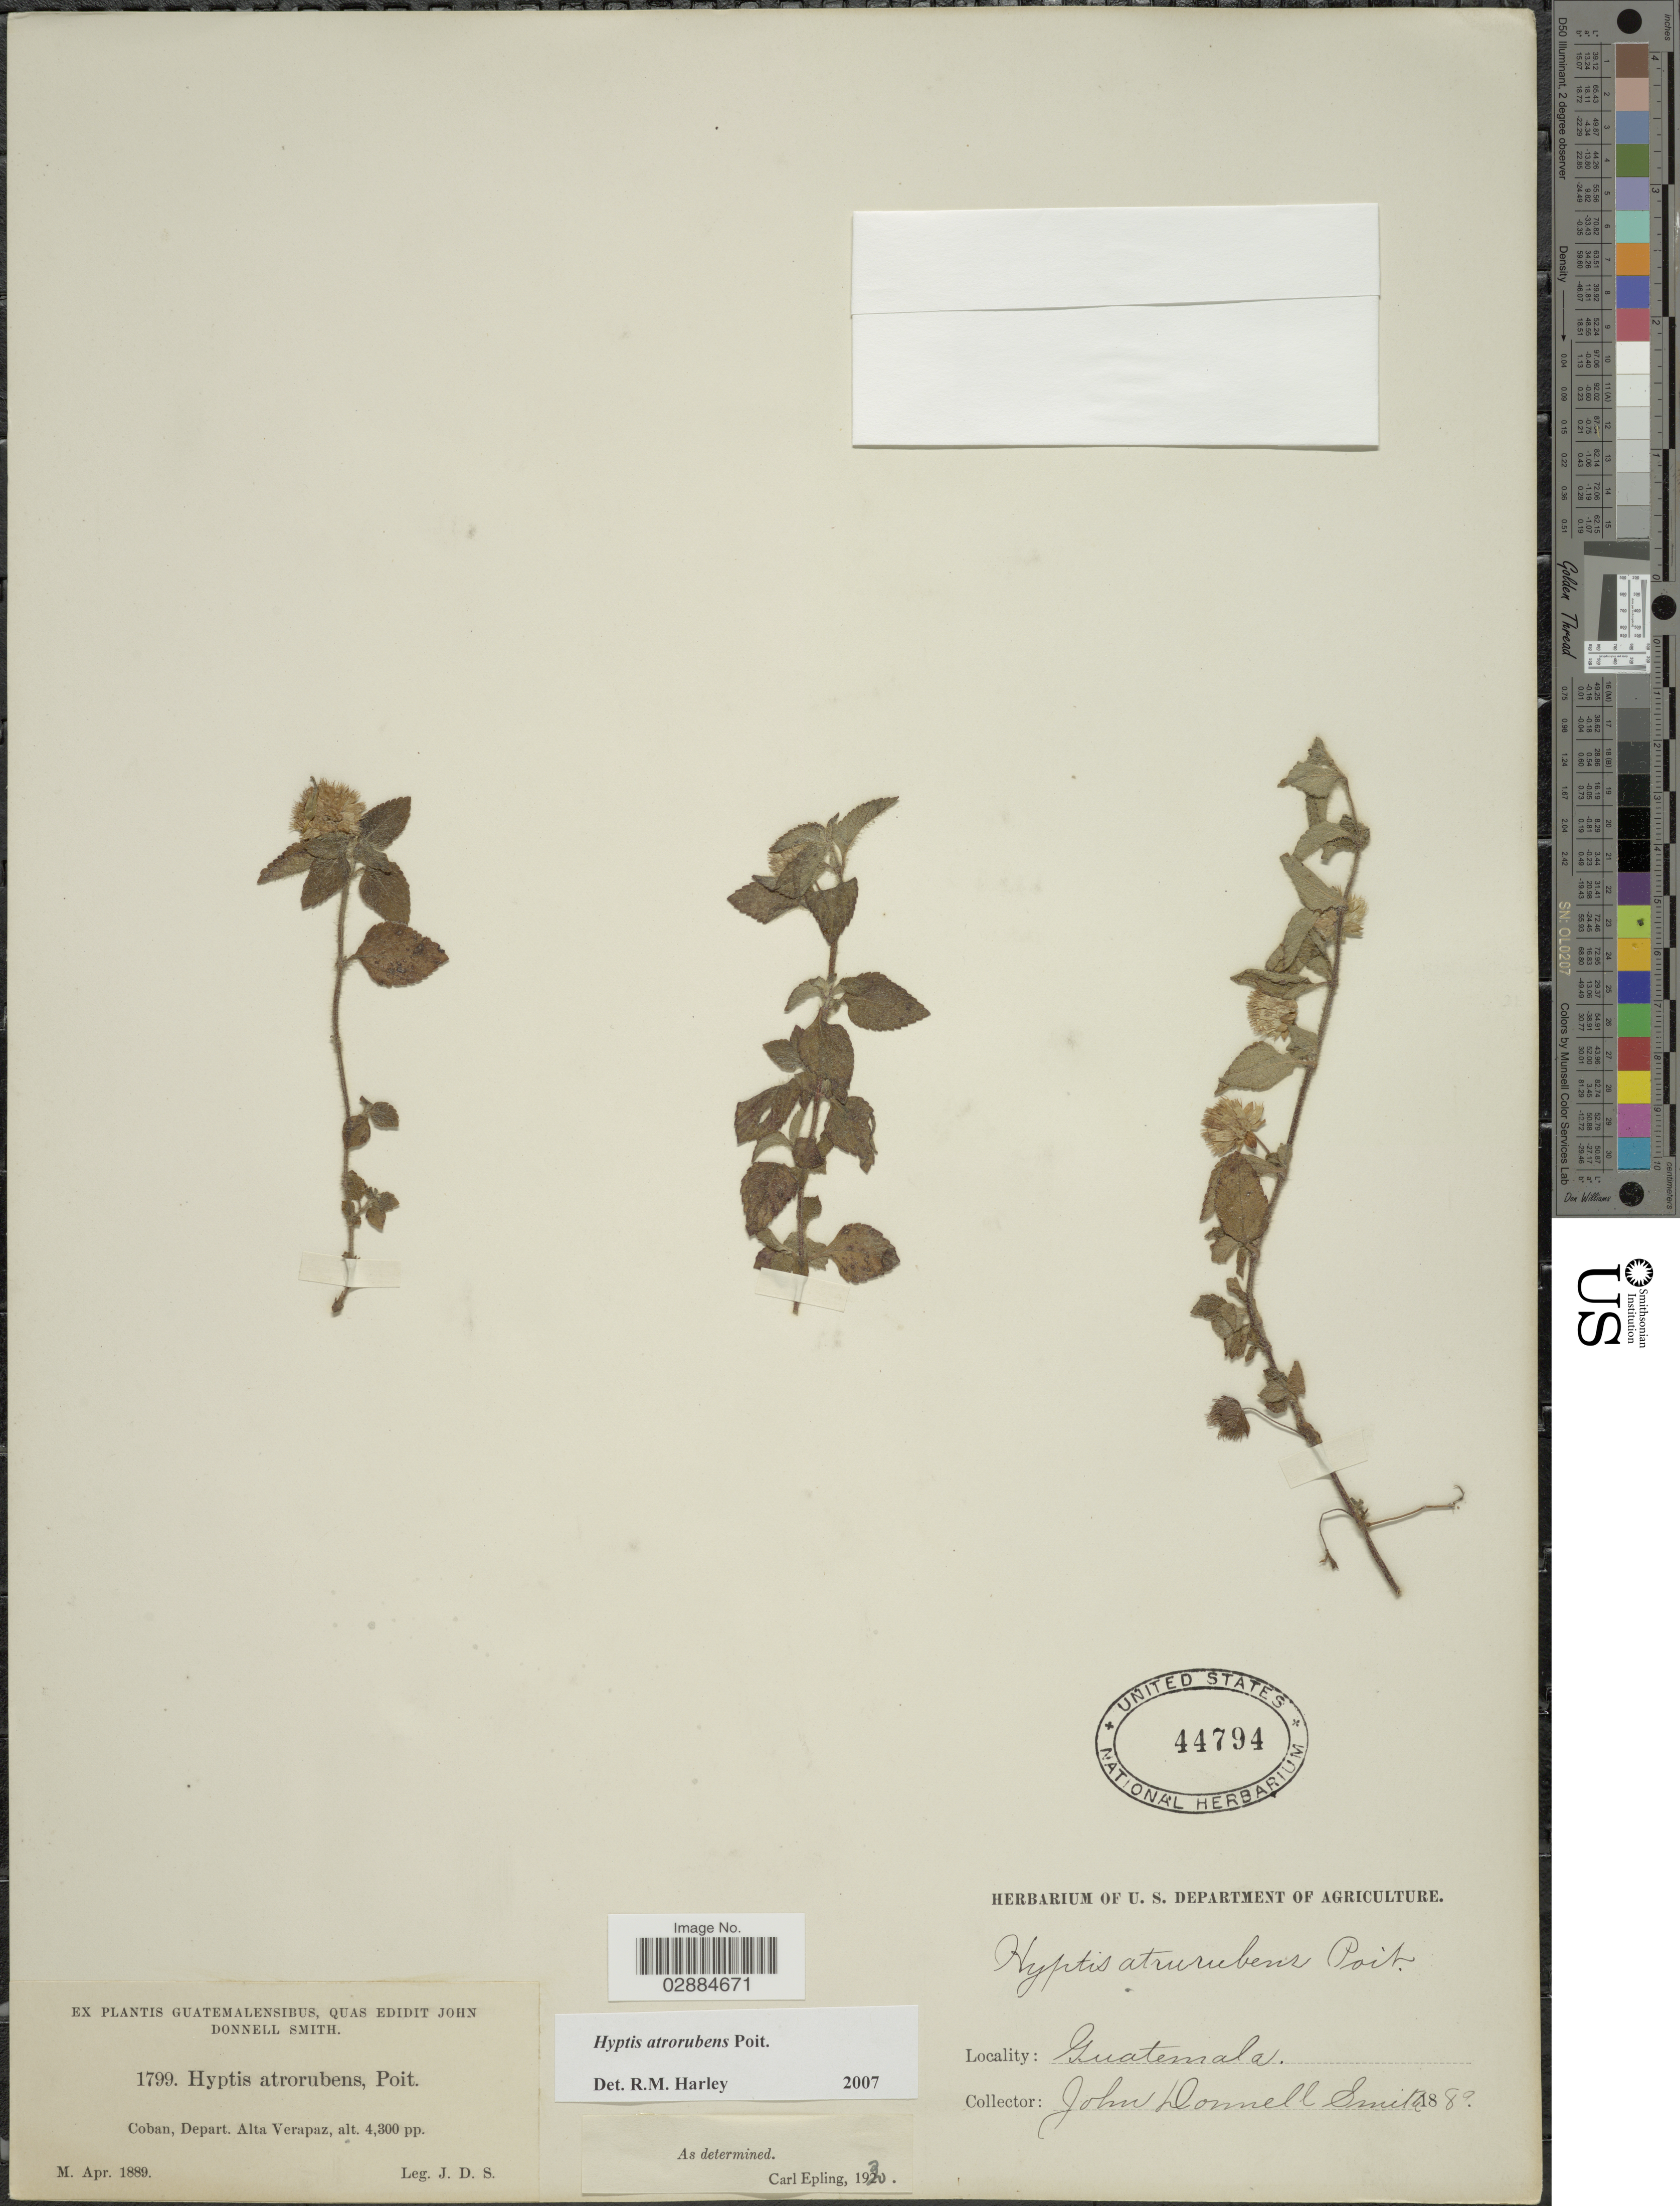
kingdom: Plantae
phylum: Tracheophyta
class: Magnoliopsida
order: Lamiales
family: Lamiaceae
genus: Hyptis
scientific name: Hyptis atrorubens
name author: Poit.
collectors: J. Donnell Smith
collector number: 1799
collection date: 1889-04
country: Guatemala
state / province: Alta Verapaz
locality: Coban, Depart. Alta Verapaz.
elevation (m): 1311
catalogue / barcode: US 44794